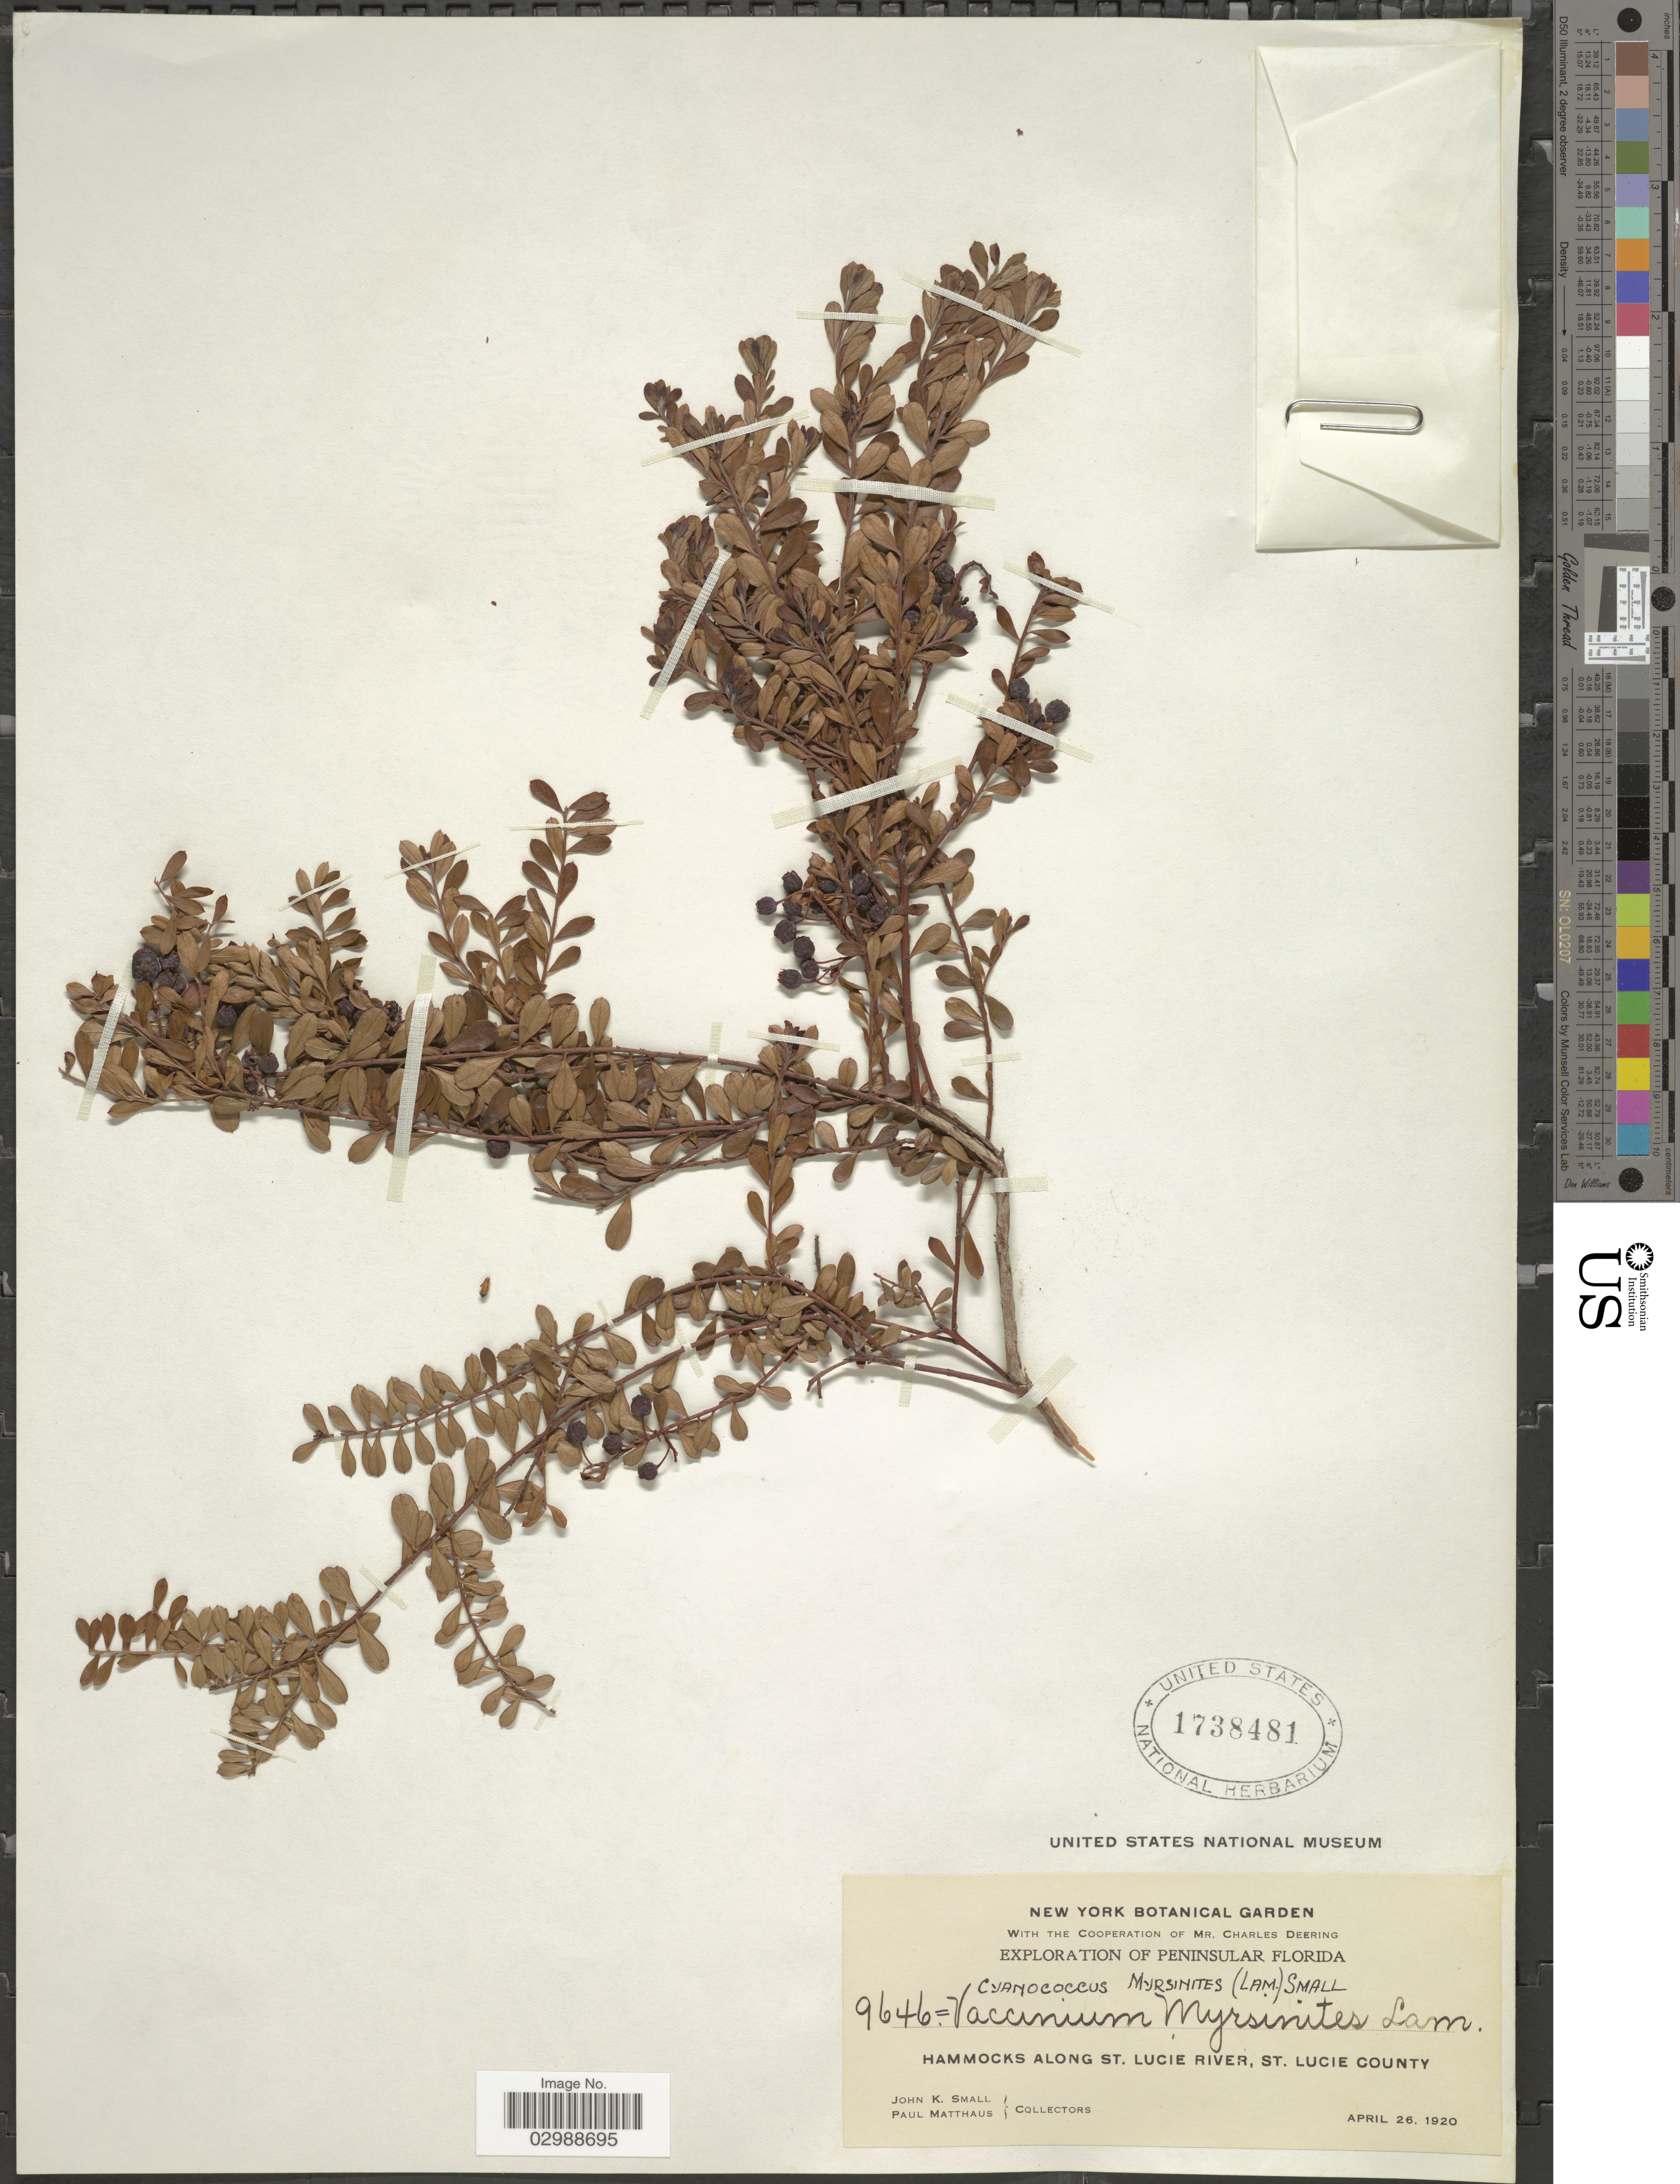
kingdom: Plantae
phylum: Tracheophyta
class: Magnoliopsida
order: Ericales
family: Ericaceae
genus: Vaccinium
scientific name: Vaccinium myrsinites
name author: Lam.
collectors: J. K. Small & P. Matthaus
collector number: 9646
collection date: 1920-04-26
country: United States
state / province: Florida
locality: Peninsula Florida. Hammocks along St. Lucie River, Srt. Lucie County.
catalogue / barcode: US 1738481